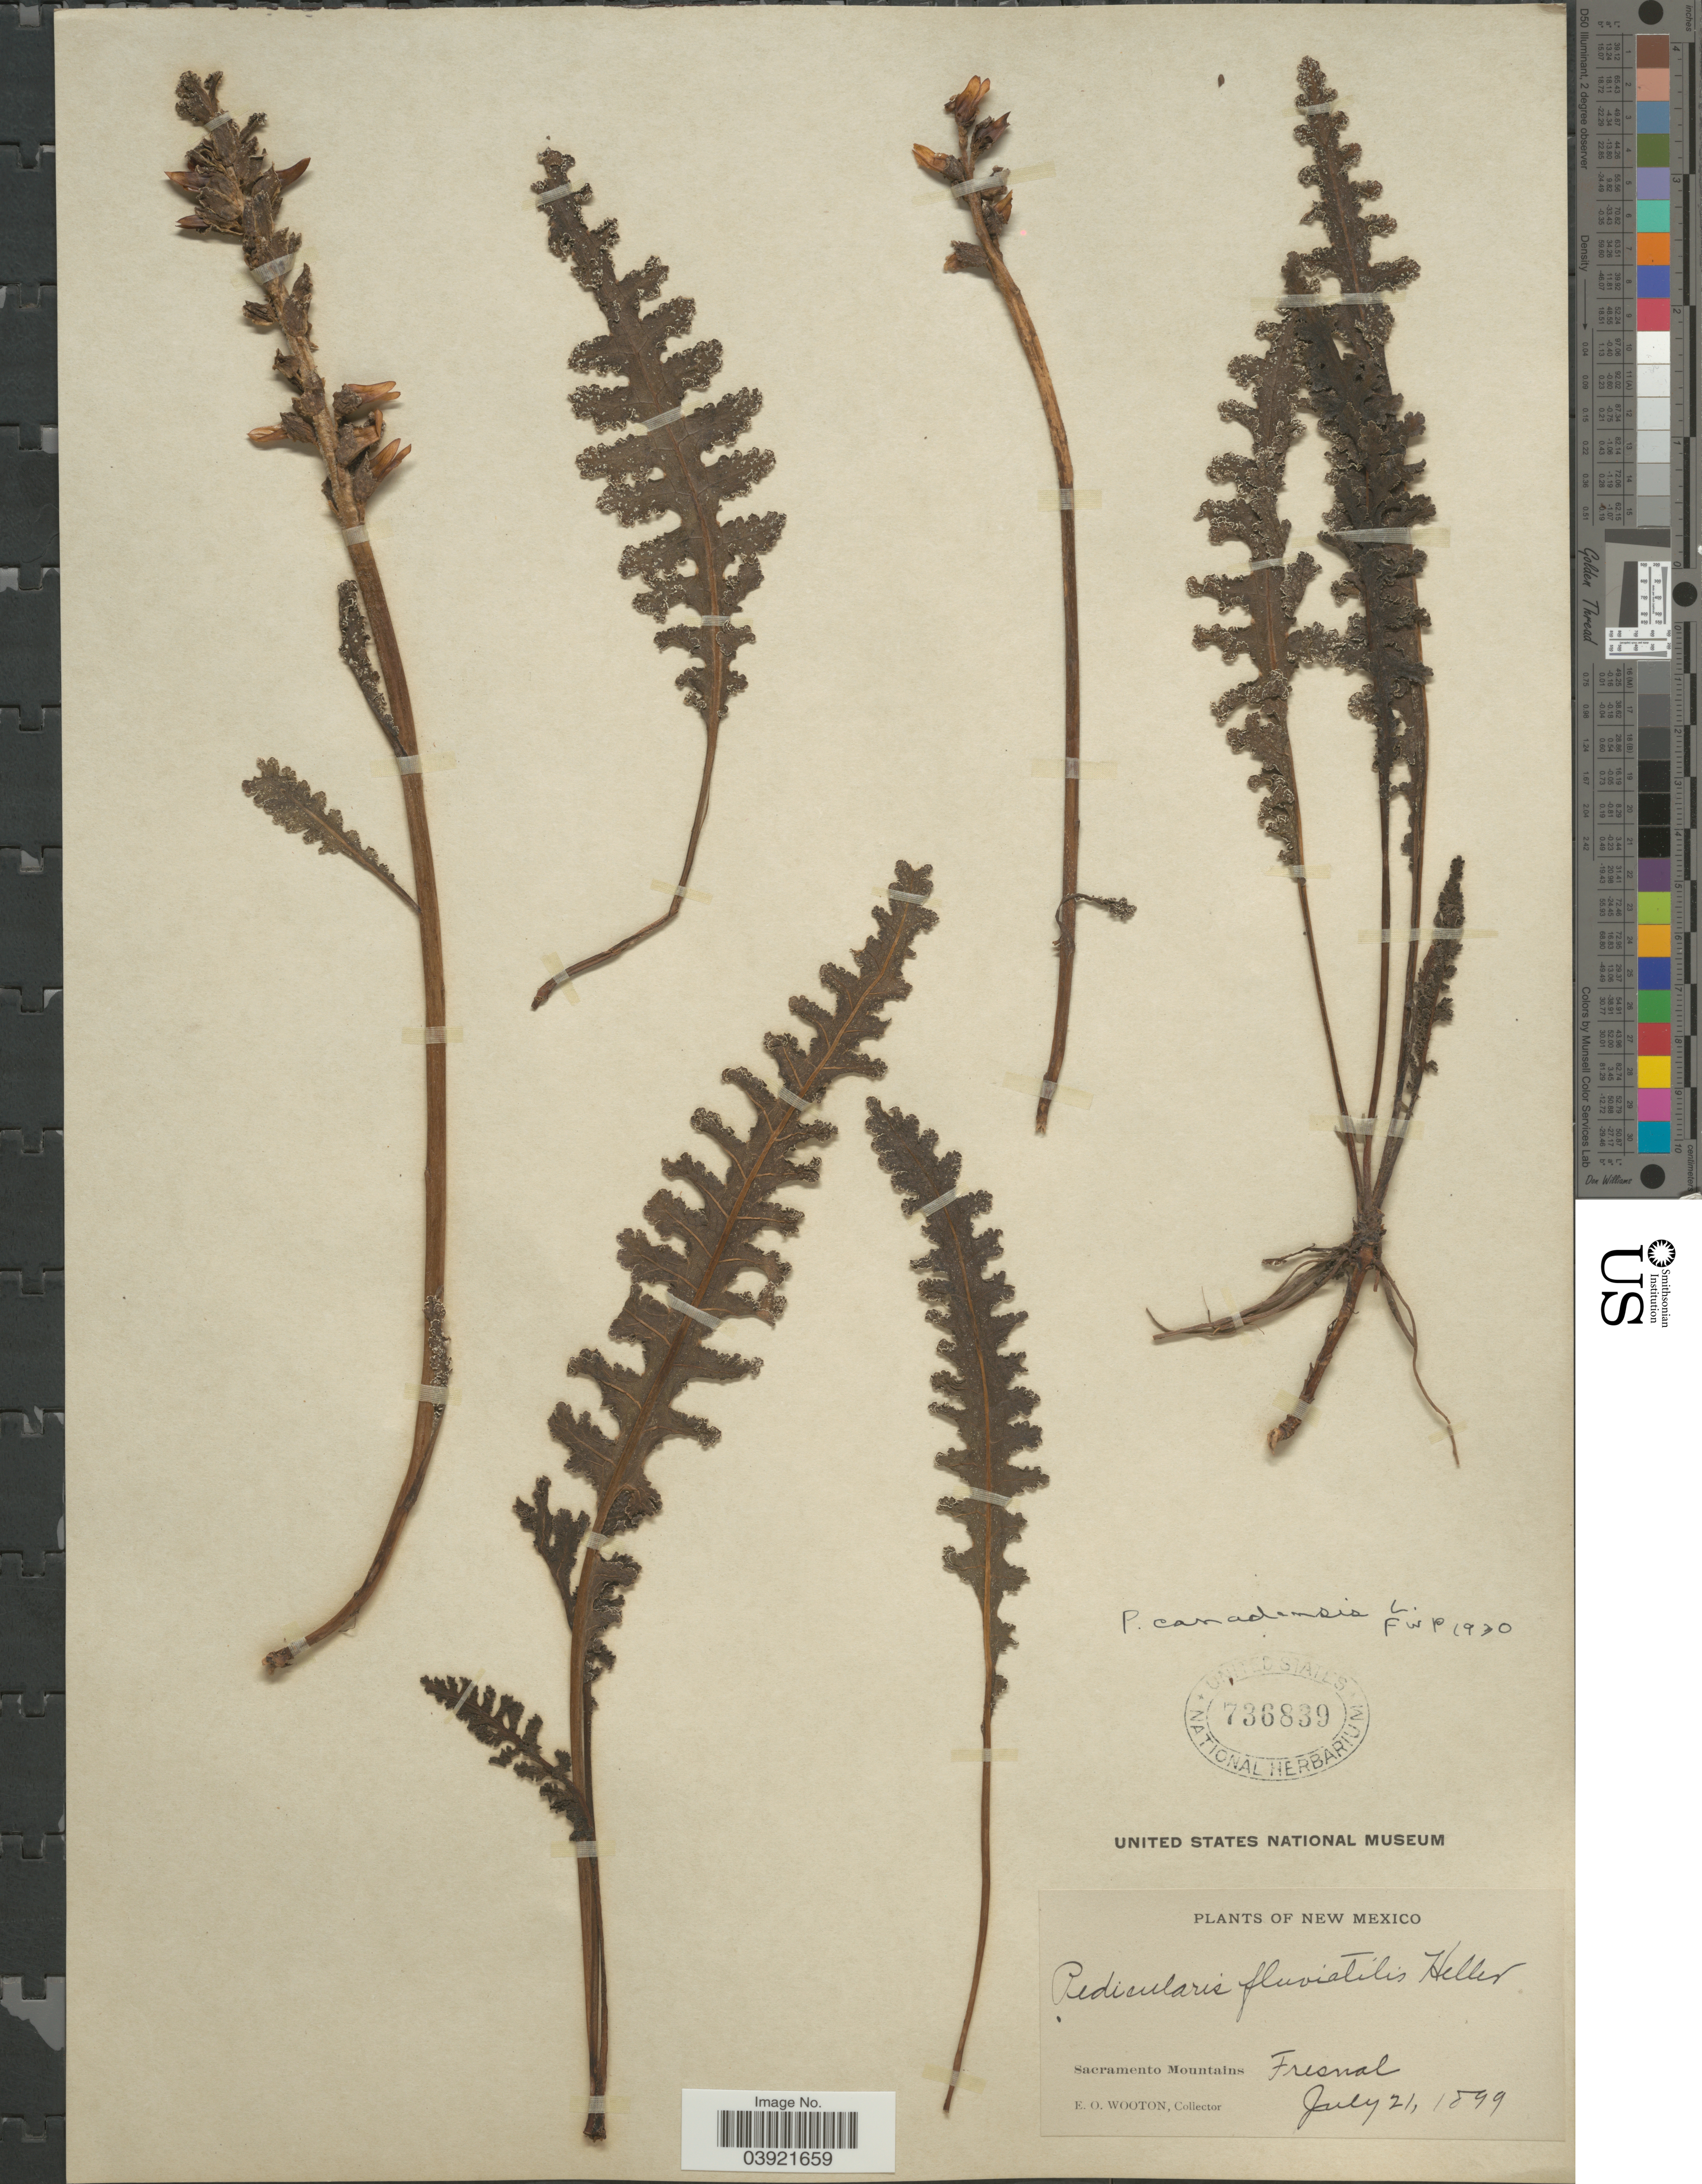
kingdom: Plantae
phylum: Tracheophyta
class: Magnoliopsida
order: Lamiales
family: Orobanchaceae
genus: Pedicularis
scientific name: Pedicularis canadensis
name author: L.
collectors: E. O. Wooton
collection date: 1899-07-21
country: United States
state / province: New Mexico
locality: Sacramento Mountains. Fresnal.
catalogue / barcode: US 736839